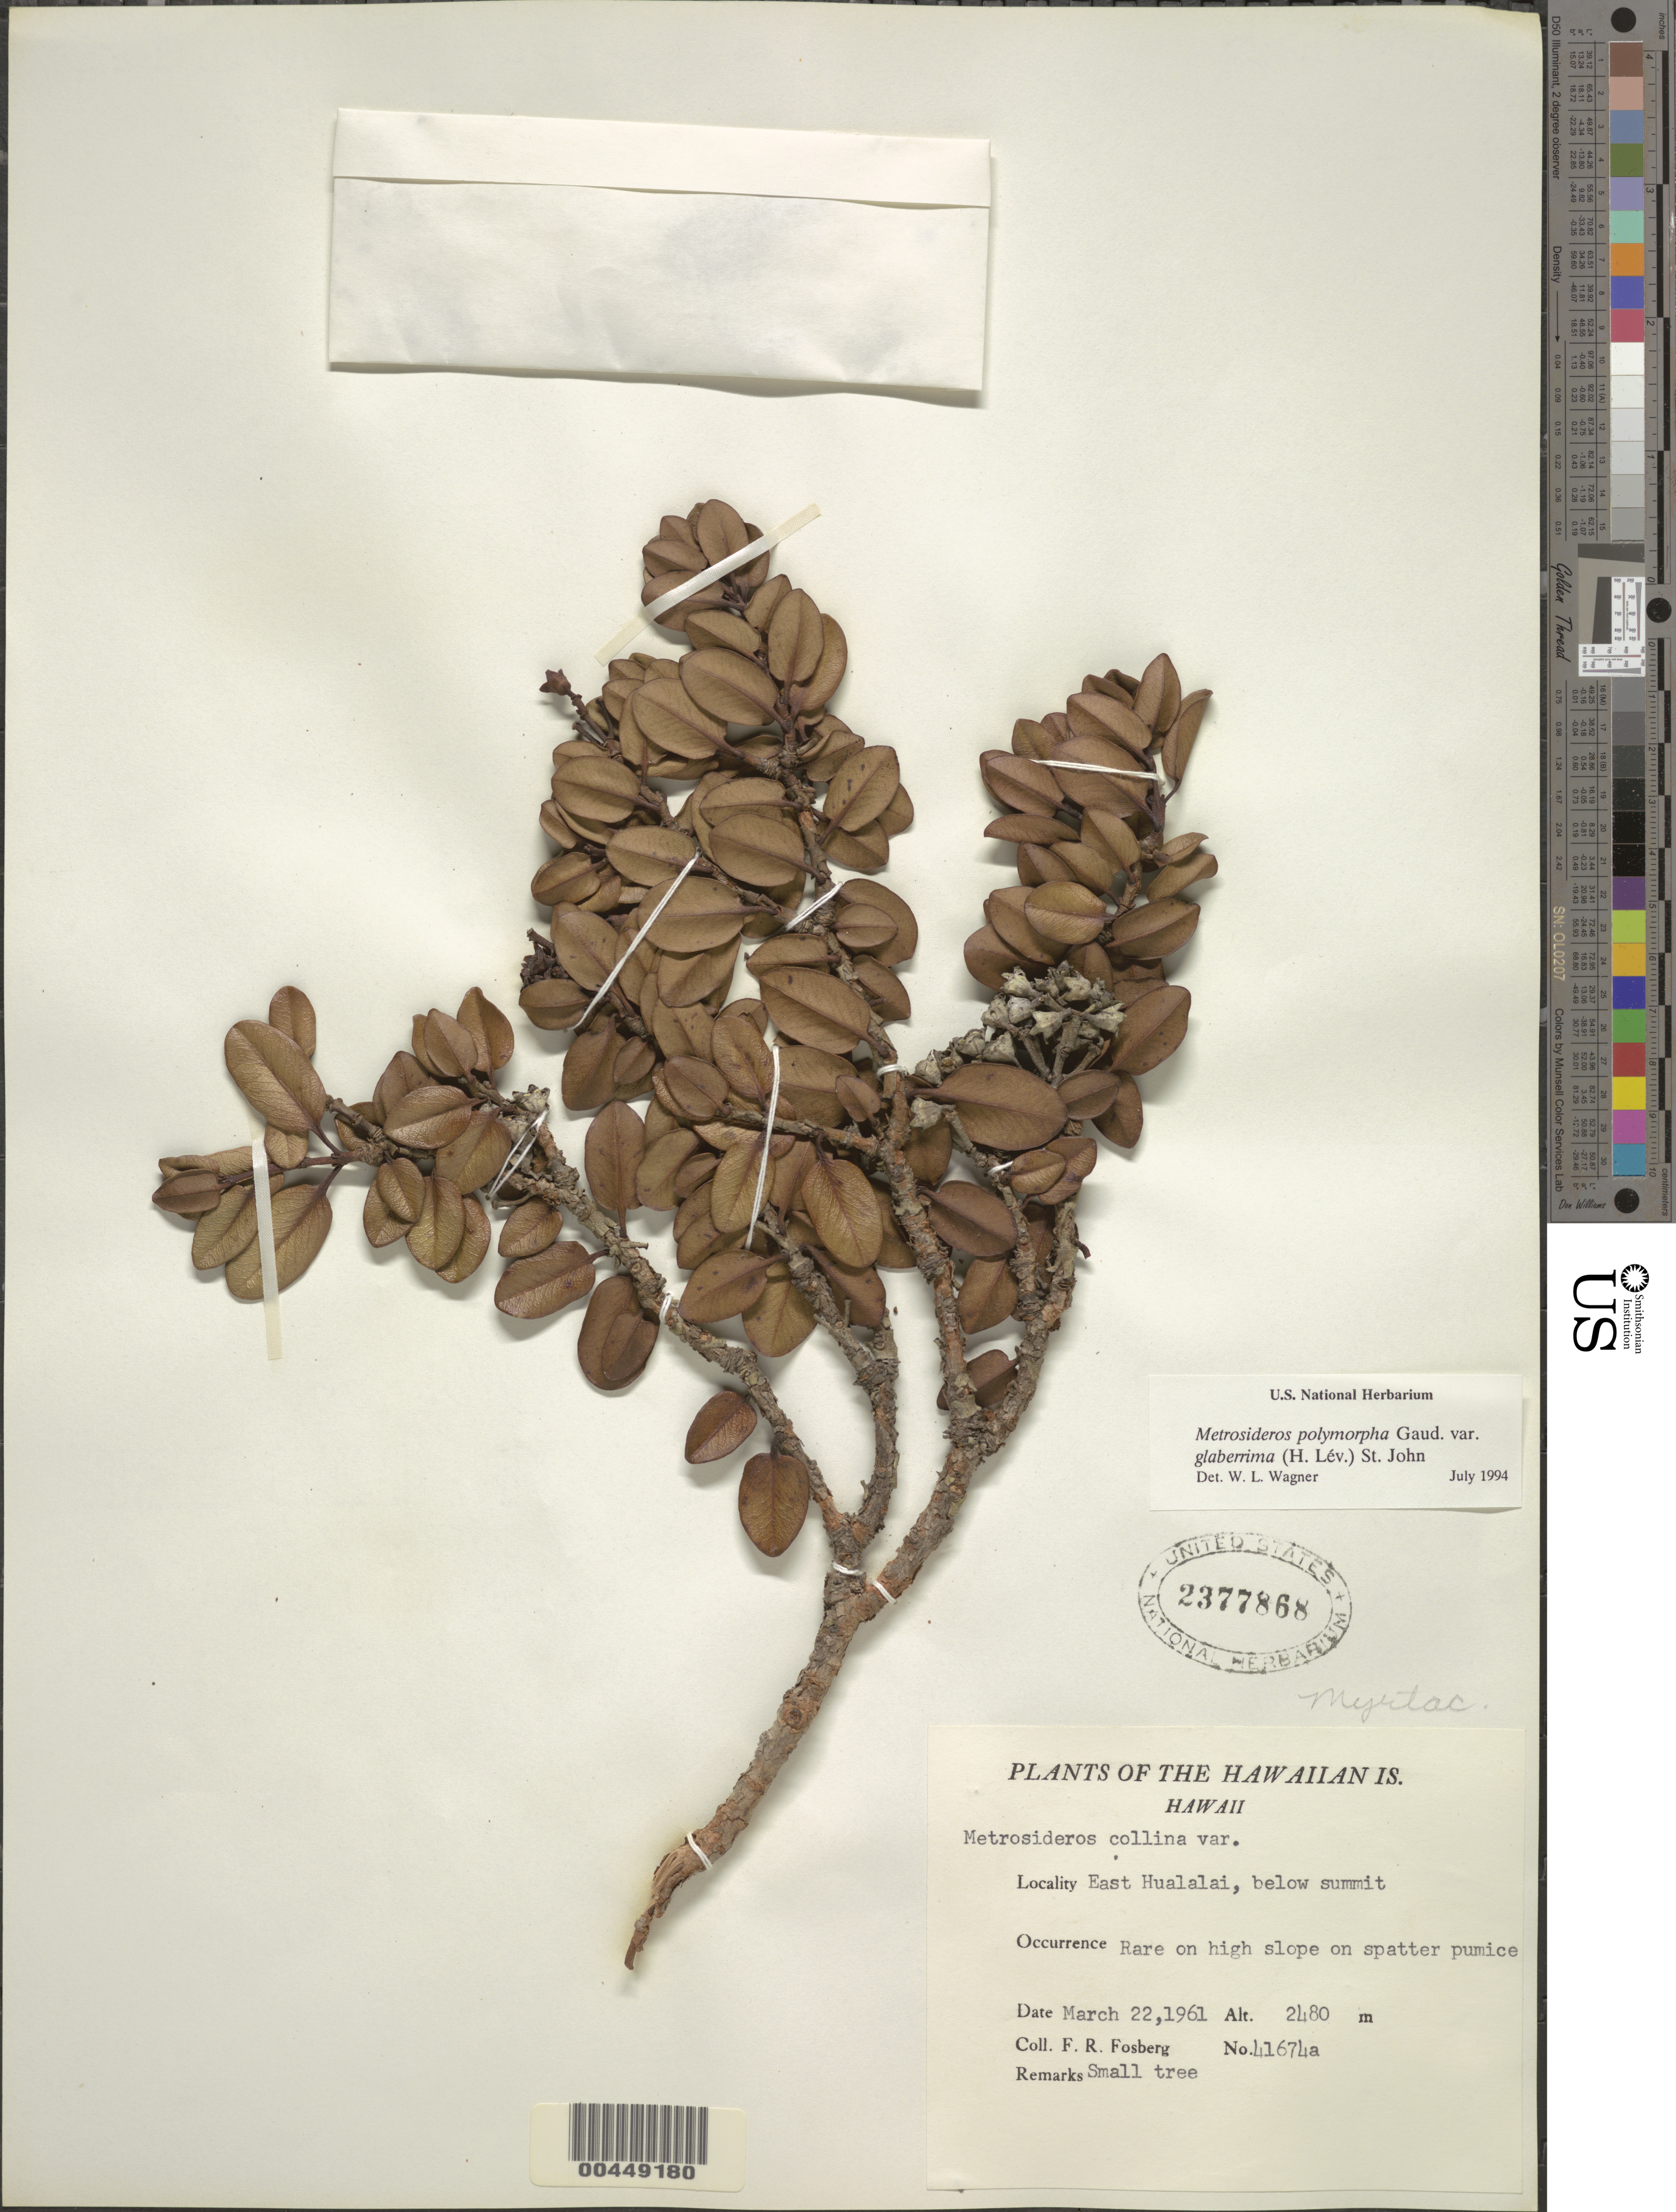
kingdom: Plantae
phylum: Tracheophyta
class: Magnoliopsida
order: Myrtales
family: Myrtaceae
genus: Metrosideros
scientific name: Metrosideros polymorpha var. glaberrima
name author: (H. Lév.) H. St. John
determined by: Wagner, W. L., (BOT), Smithsonian Institution - National Museum of Natural History (UNITED STATES)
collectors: F. R. Fosberg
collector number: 41674a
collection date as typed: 22 Mar 1961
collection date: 1961-03-22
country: United States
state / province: Hawaii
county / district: Hawaii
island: Hawaii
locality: East Hualalai, below summit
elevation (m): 2480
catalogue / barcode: US 2377868